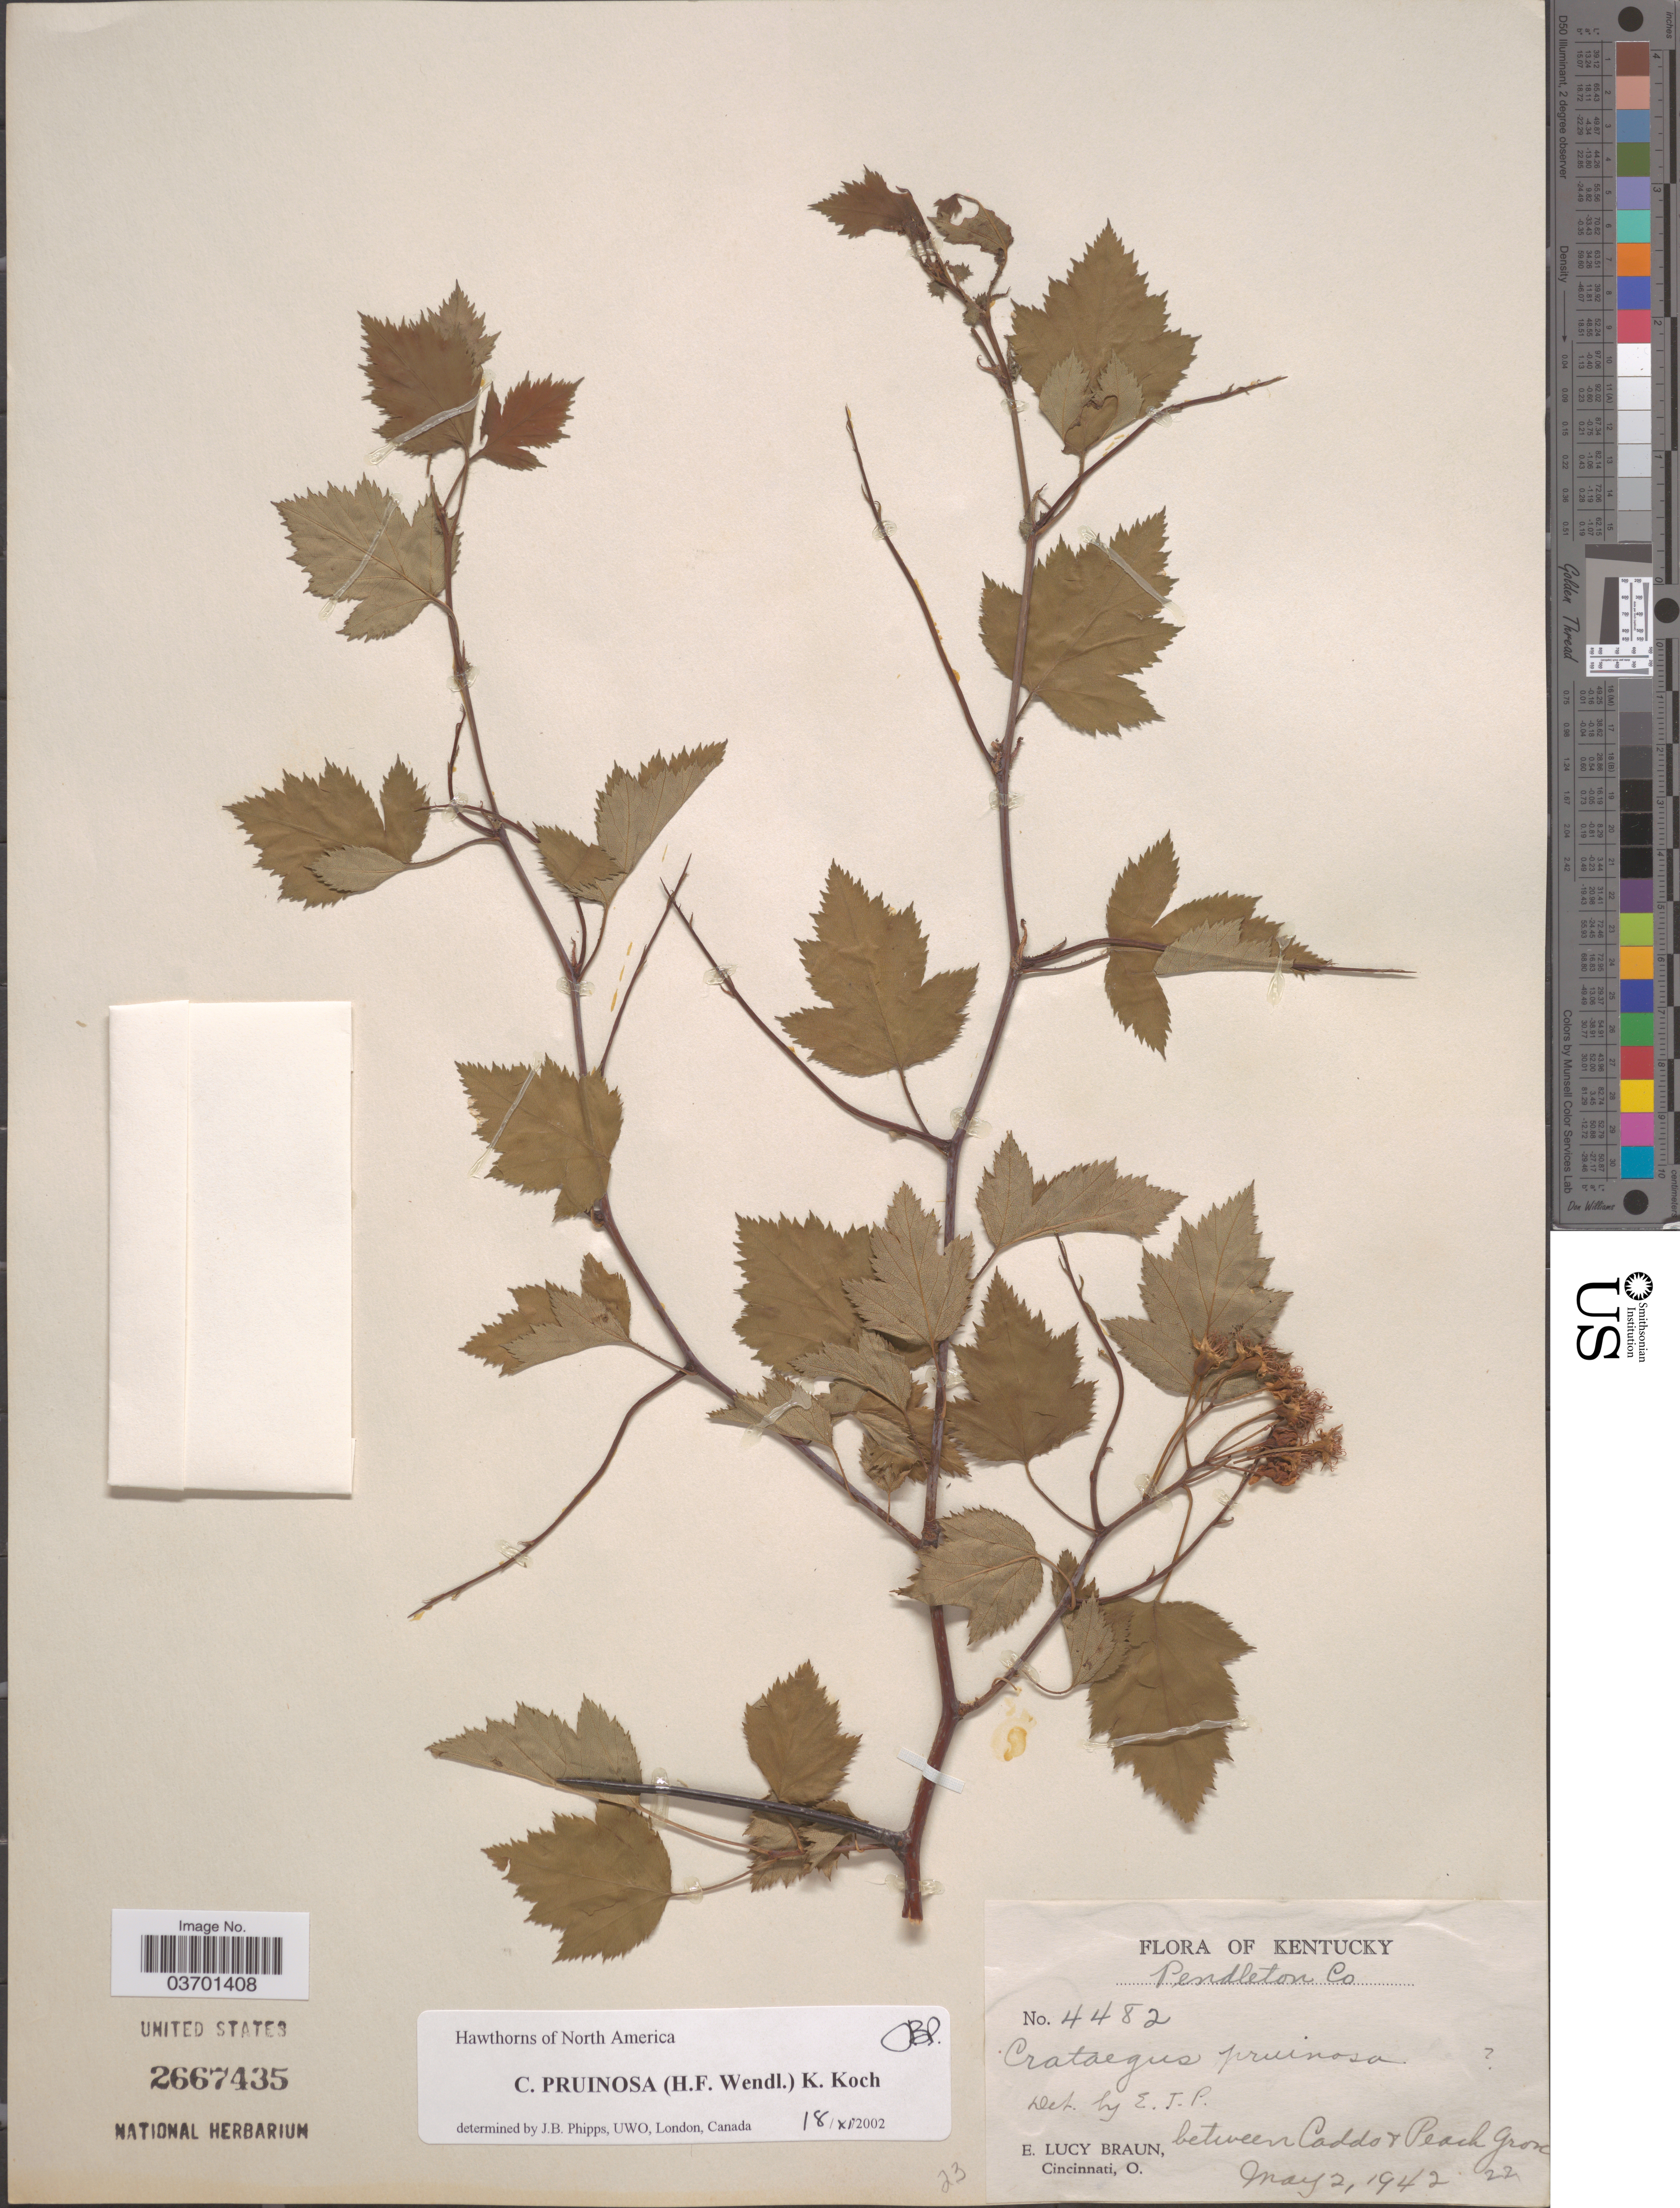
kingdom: Plantae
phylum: Tracheophyta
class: Magnoliopsida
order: Rosales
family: Rosaceae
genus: Crataegus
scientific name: Crataegus pruinosa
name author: (H.L. Wendl.) K. Koch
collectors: E. L. Braun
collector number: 4482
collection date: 1942-05-02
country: United States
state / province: Kentucky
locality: Pendleton Co. Between Caddo & Peach Grove.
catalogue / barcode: US 2667435